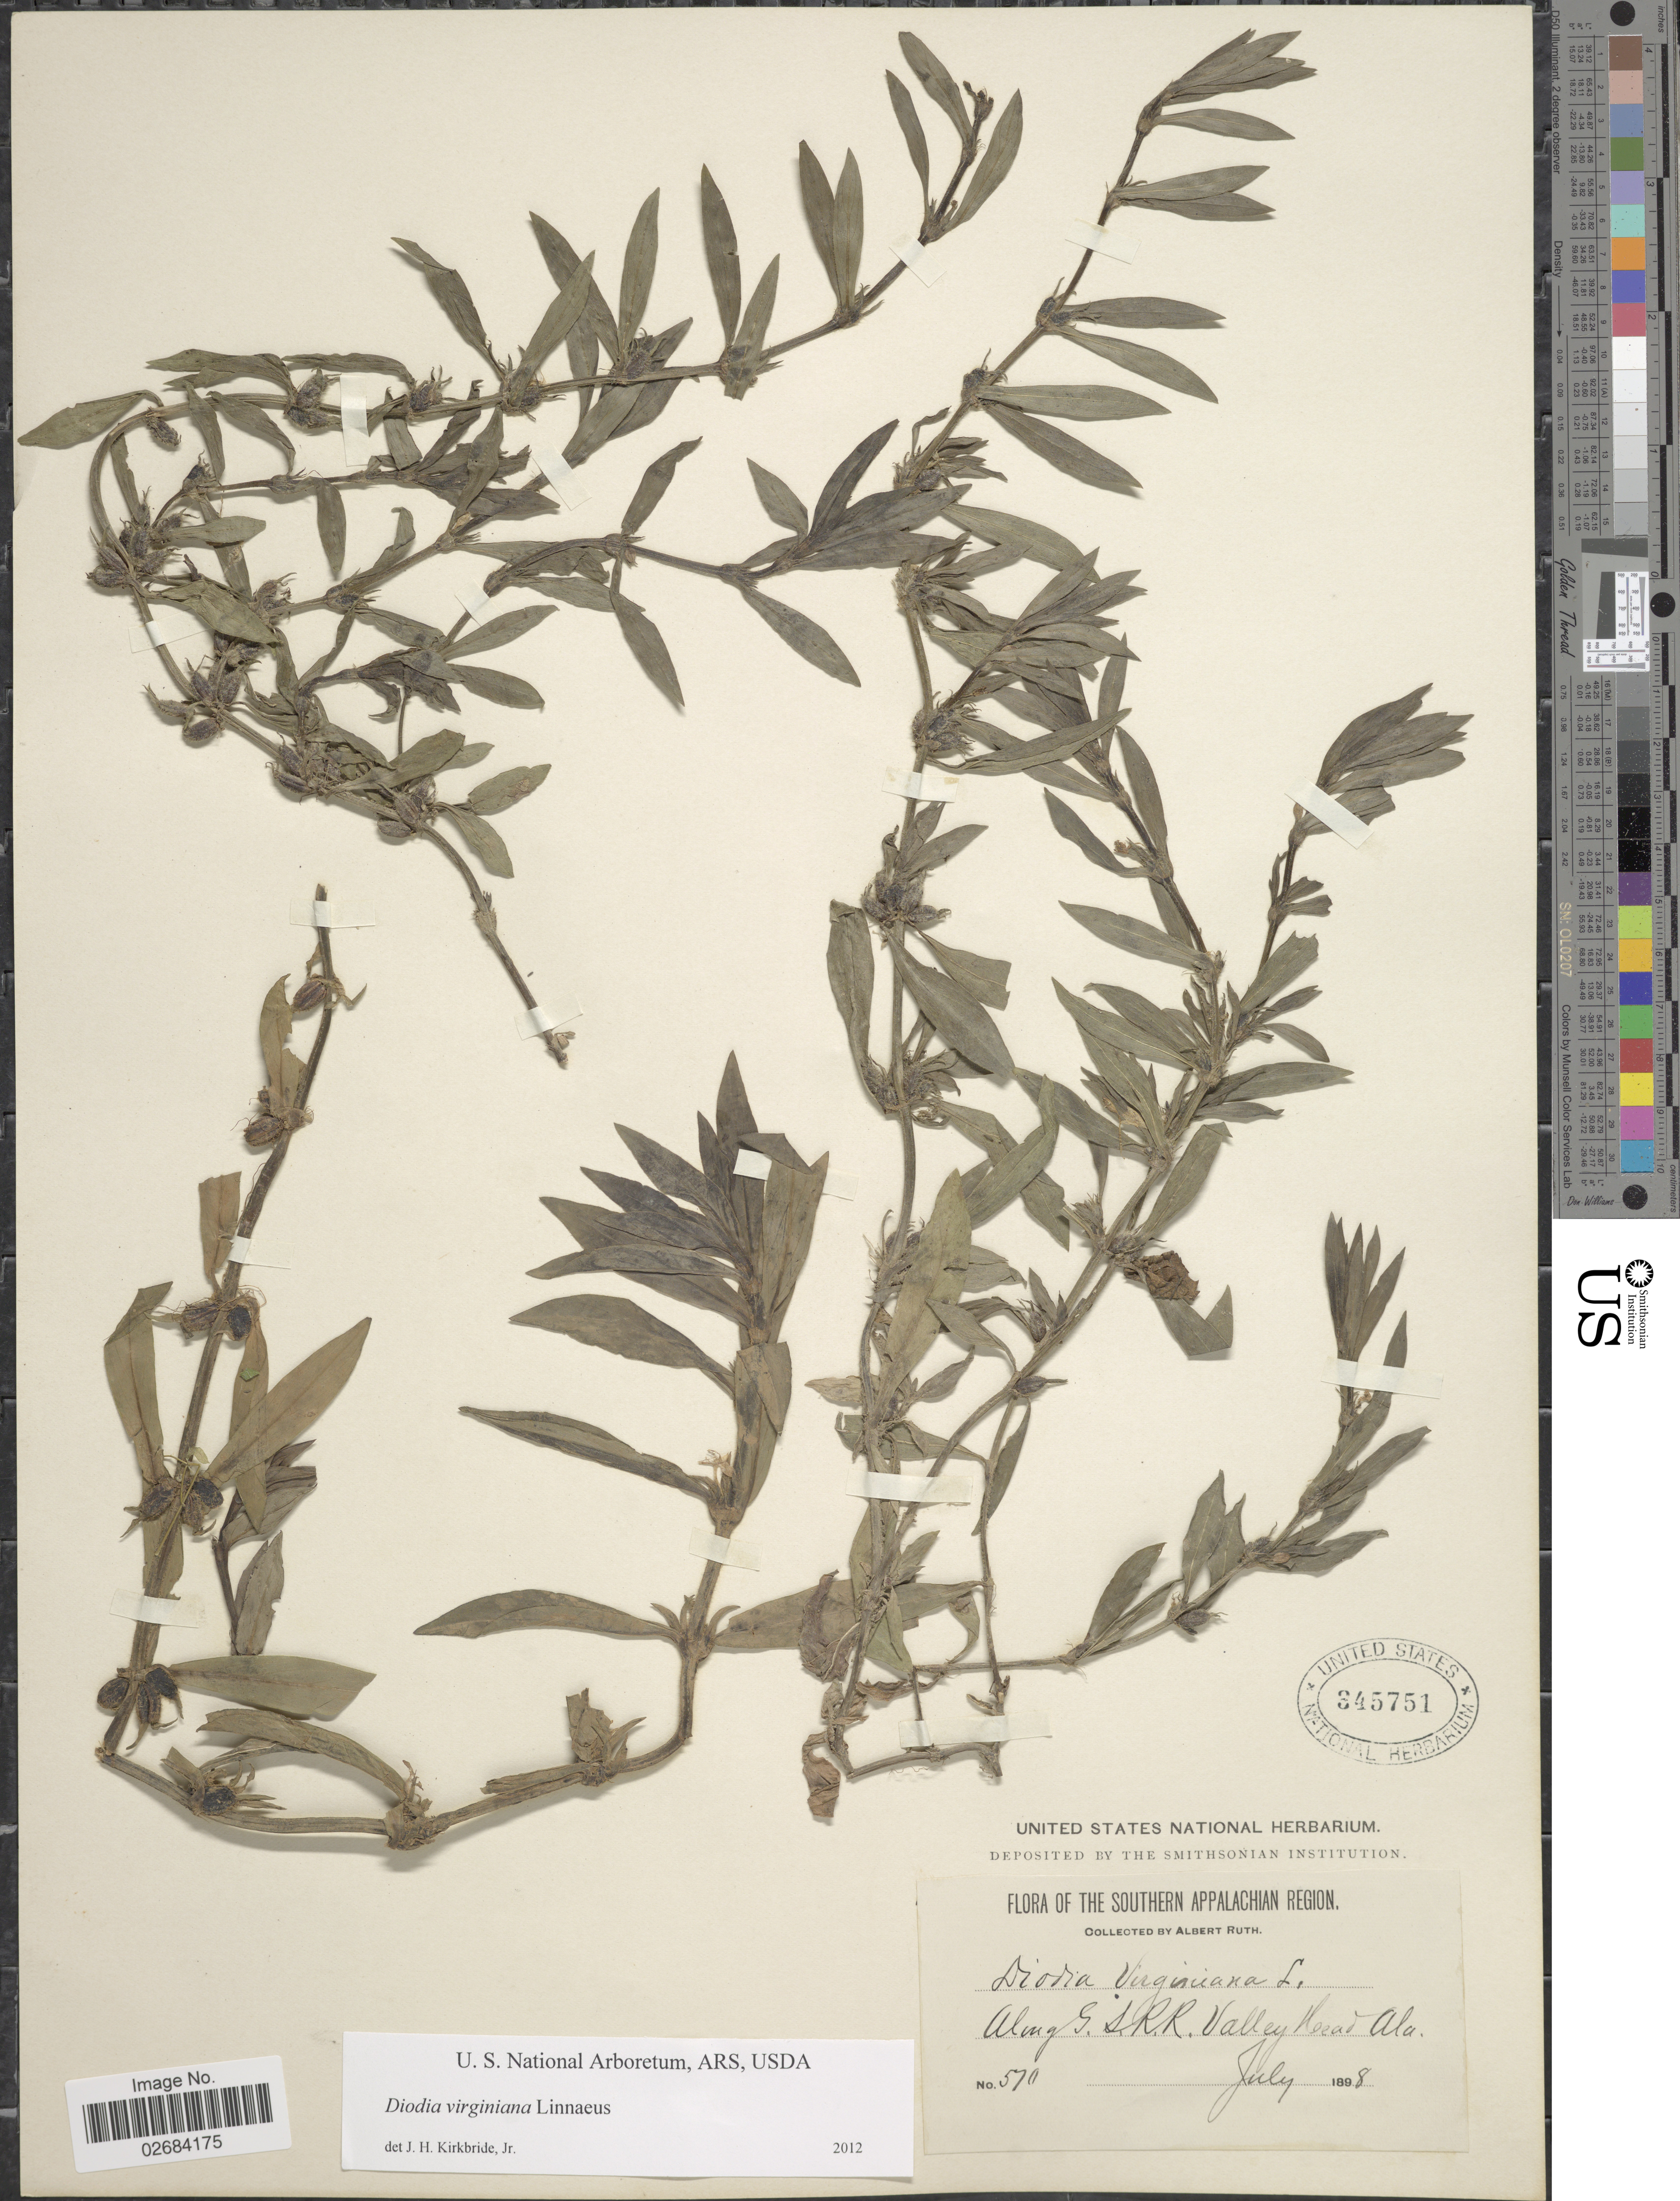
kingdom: Plantae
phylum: Tracheophyta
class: Magnoliopsida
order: Gentianales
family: Rubiaceae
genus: Diodia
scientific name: Diodia virginiana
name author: L.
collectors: A. Ruth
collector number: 570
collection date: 1898-07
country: United States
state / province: Alabama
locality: The Southern Appalachian Region, along G.S.R.R. Valley Head Ala.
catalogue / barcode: US 345751